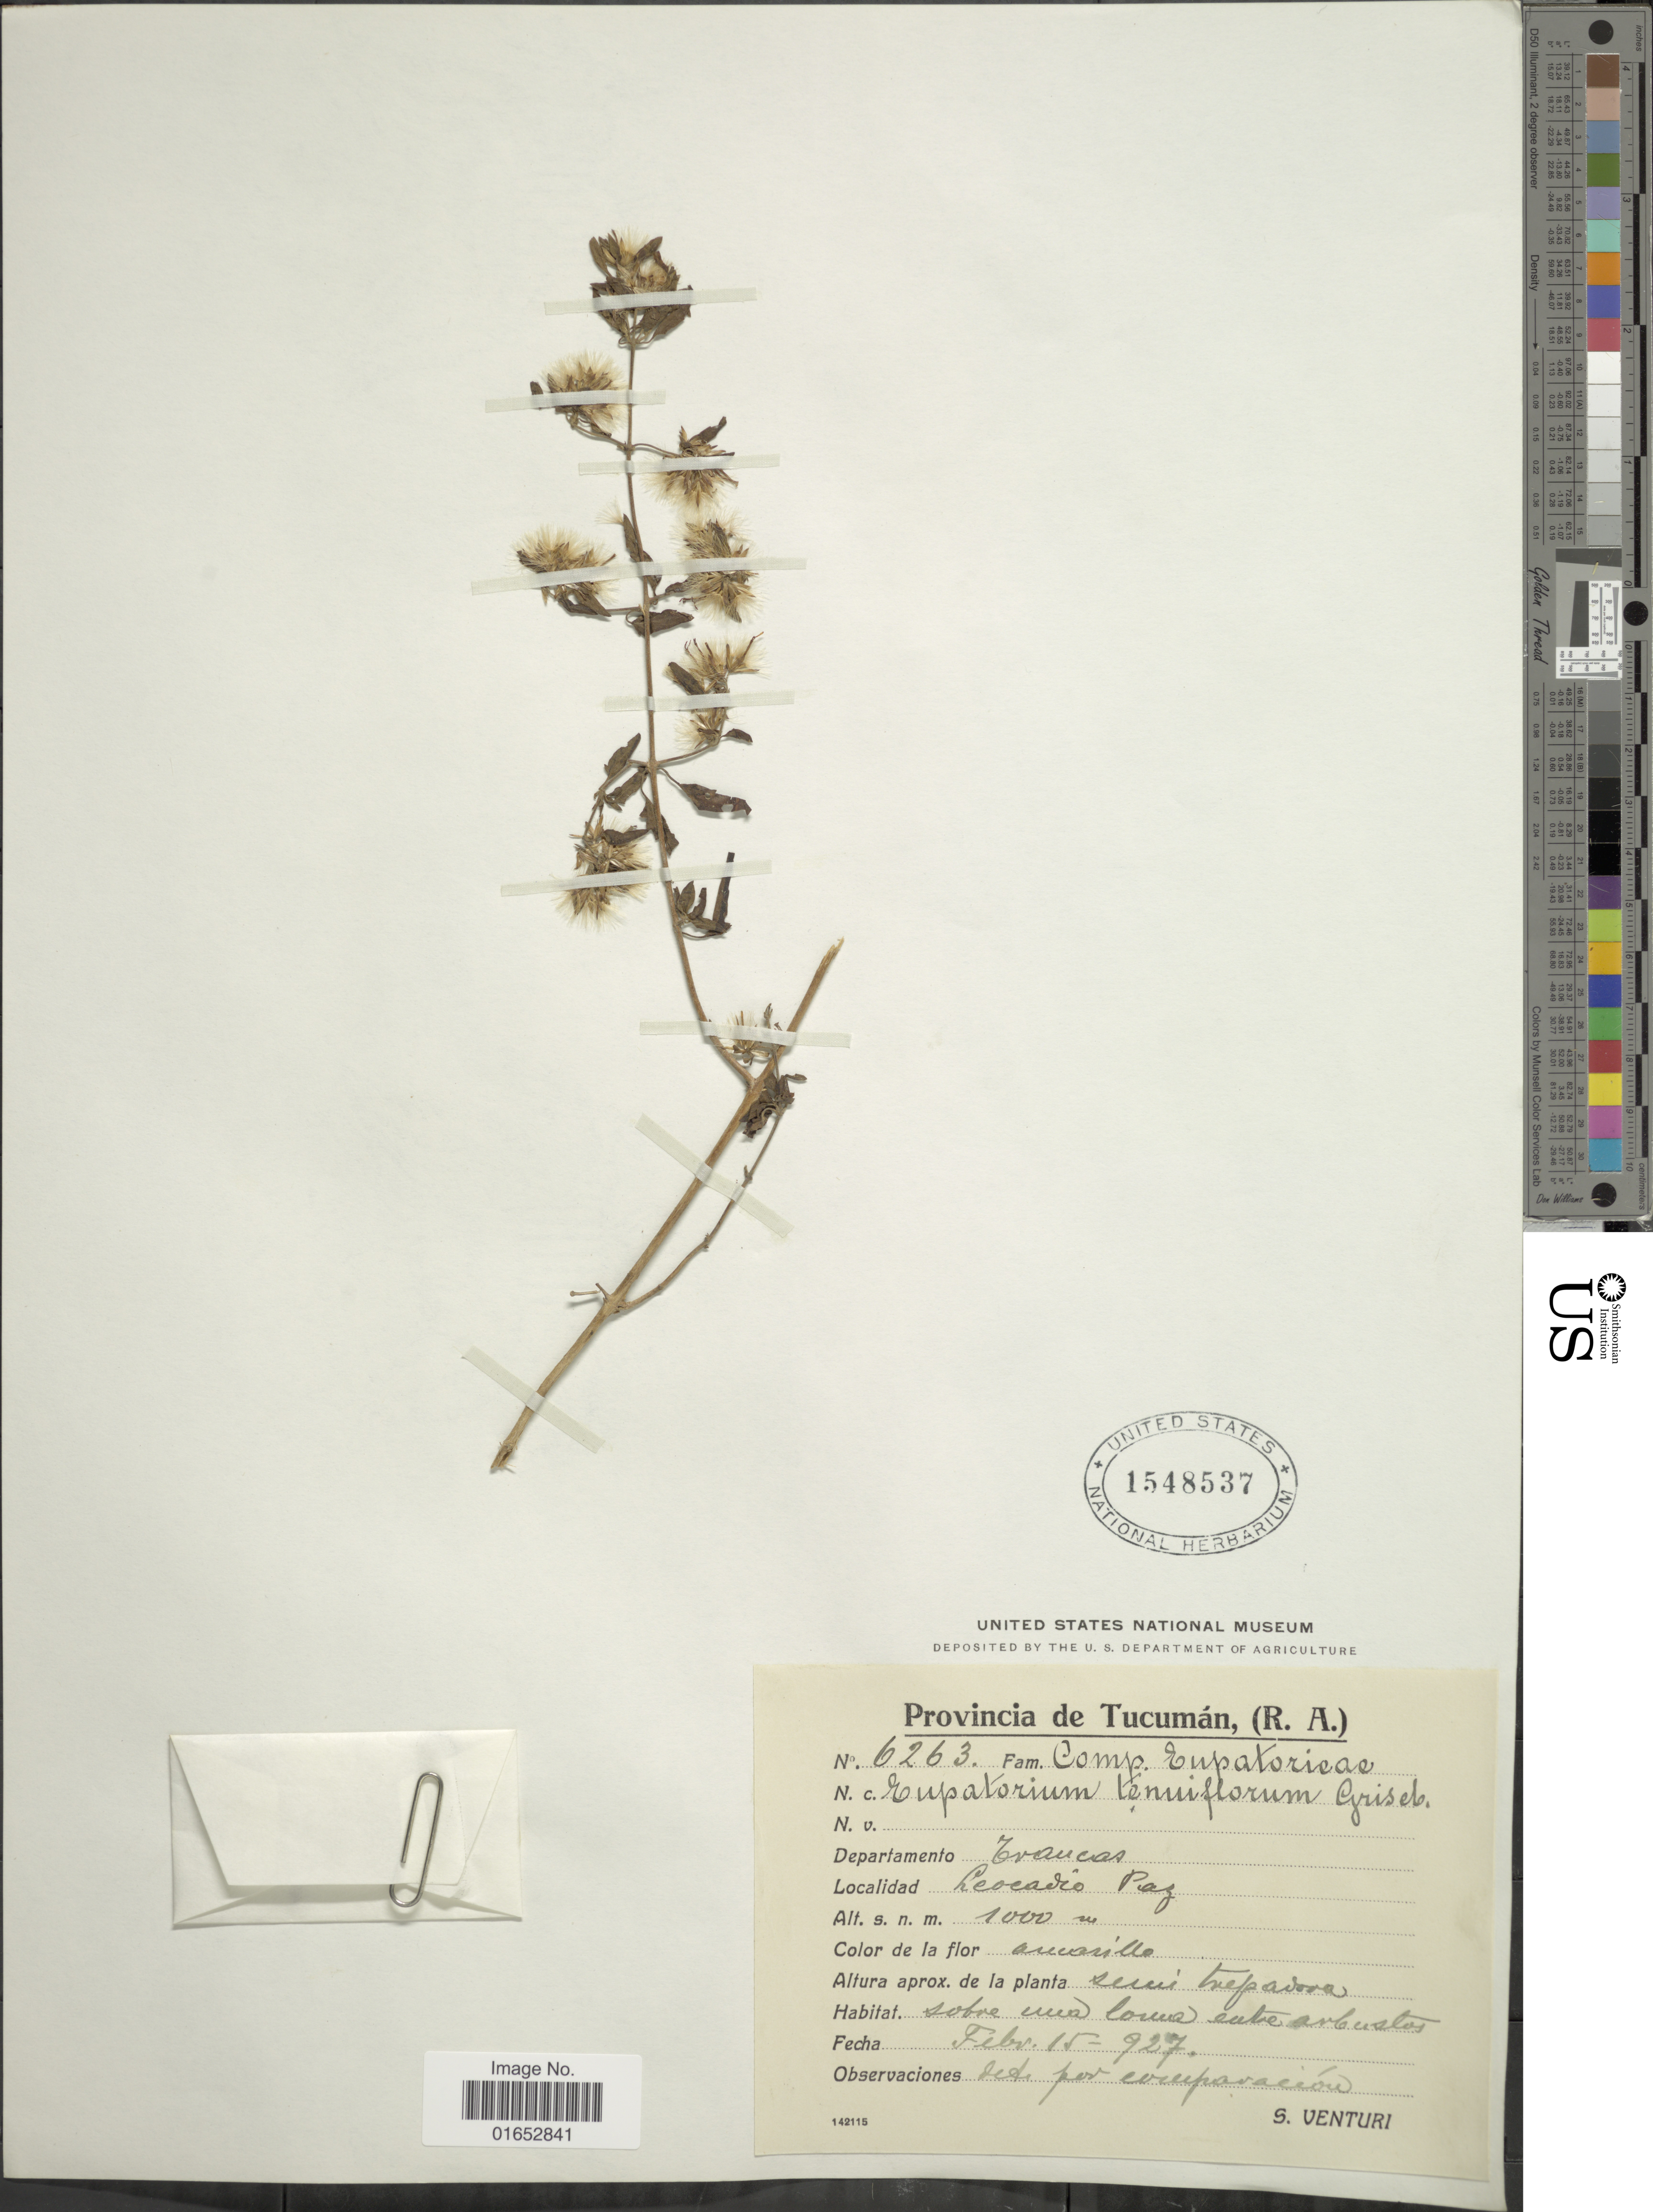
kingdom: Plantae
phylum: Tracheophyta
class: Magnoliopsida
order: Asterales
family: Asteraceae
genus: Austrobrickellia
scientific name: Austrobrickellia arnottii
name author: (Baker) R.M. King & H. Rob.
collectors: S. Venturi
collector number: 6263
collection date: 1927-02-15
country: Argentina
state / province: Tucuman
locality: (R.A.), Departamento Trancas, Leocadio Paz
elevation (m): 1000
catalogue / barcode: US 1548537